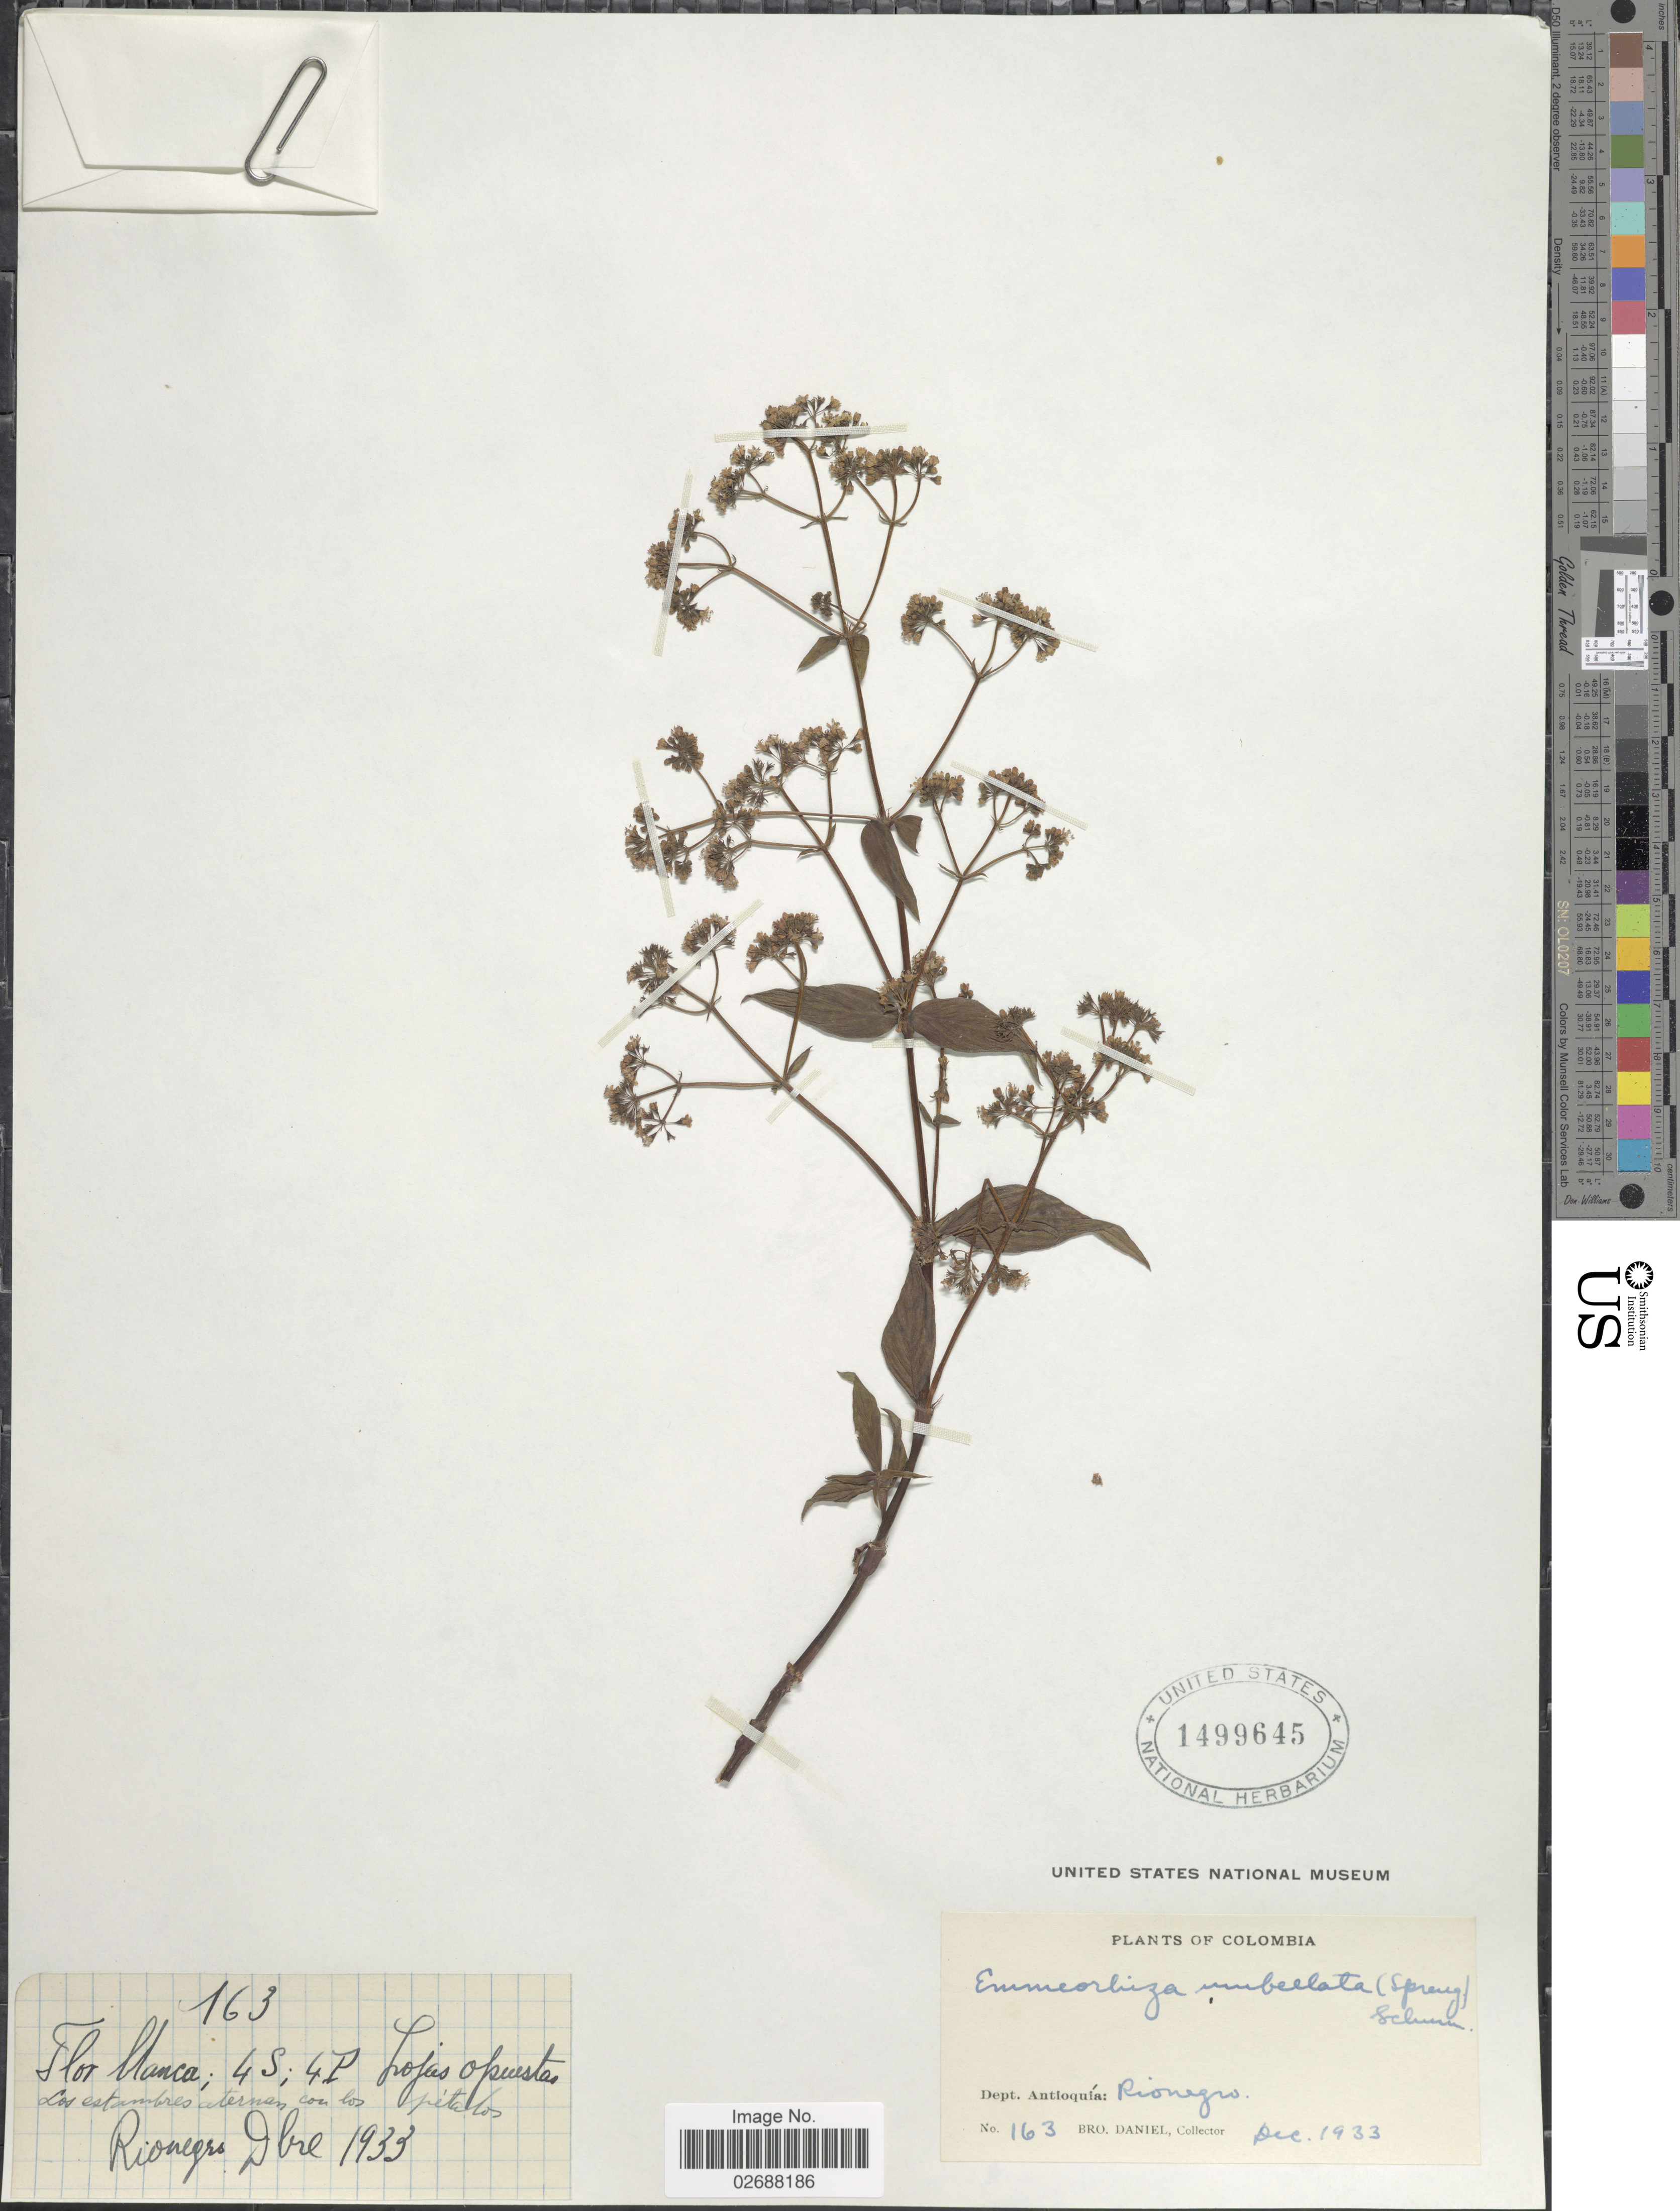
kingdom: Plantae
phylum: Tracheophyta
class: Magnoliopsida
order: Gentianales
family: Rubiaceae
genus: Emmeorhiza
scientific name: Emmeorhiza umbellata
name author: (Spreng.) K. Schum.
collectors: Bro. Daniel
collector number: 163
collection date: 1933-12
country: Colombia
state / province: Antioquia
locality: Rionegro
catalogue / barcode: US 1499645